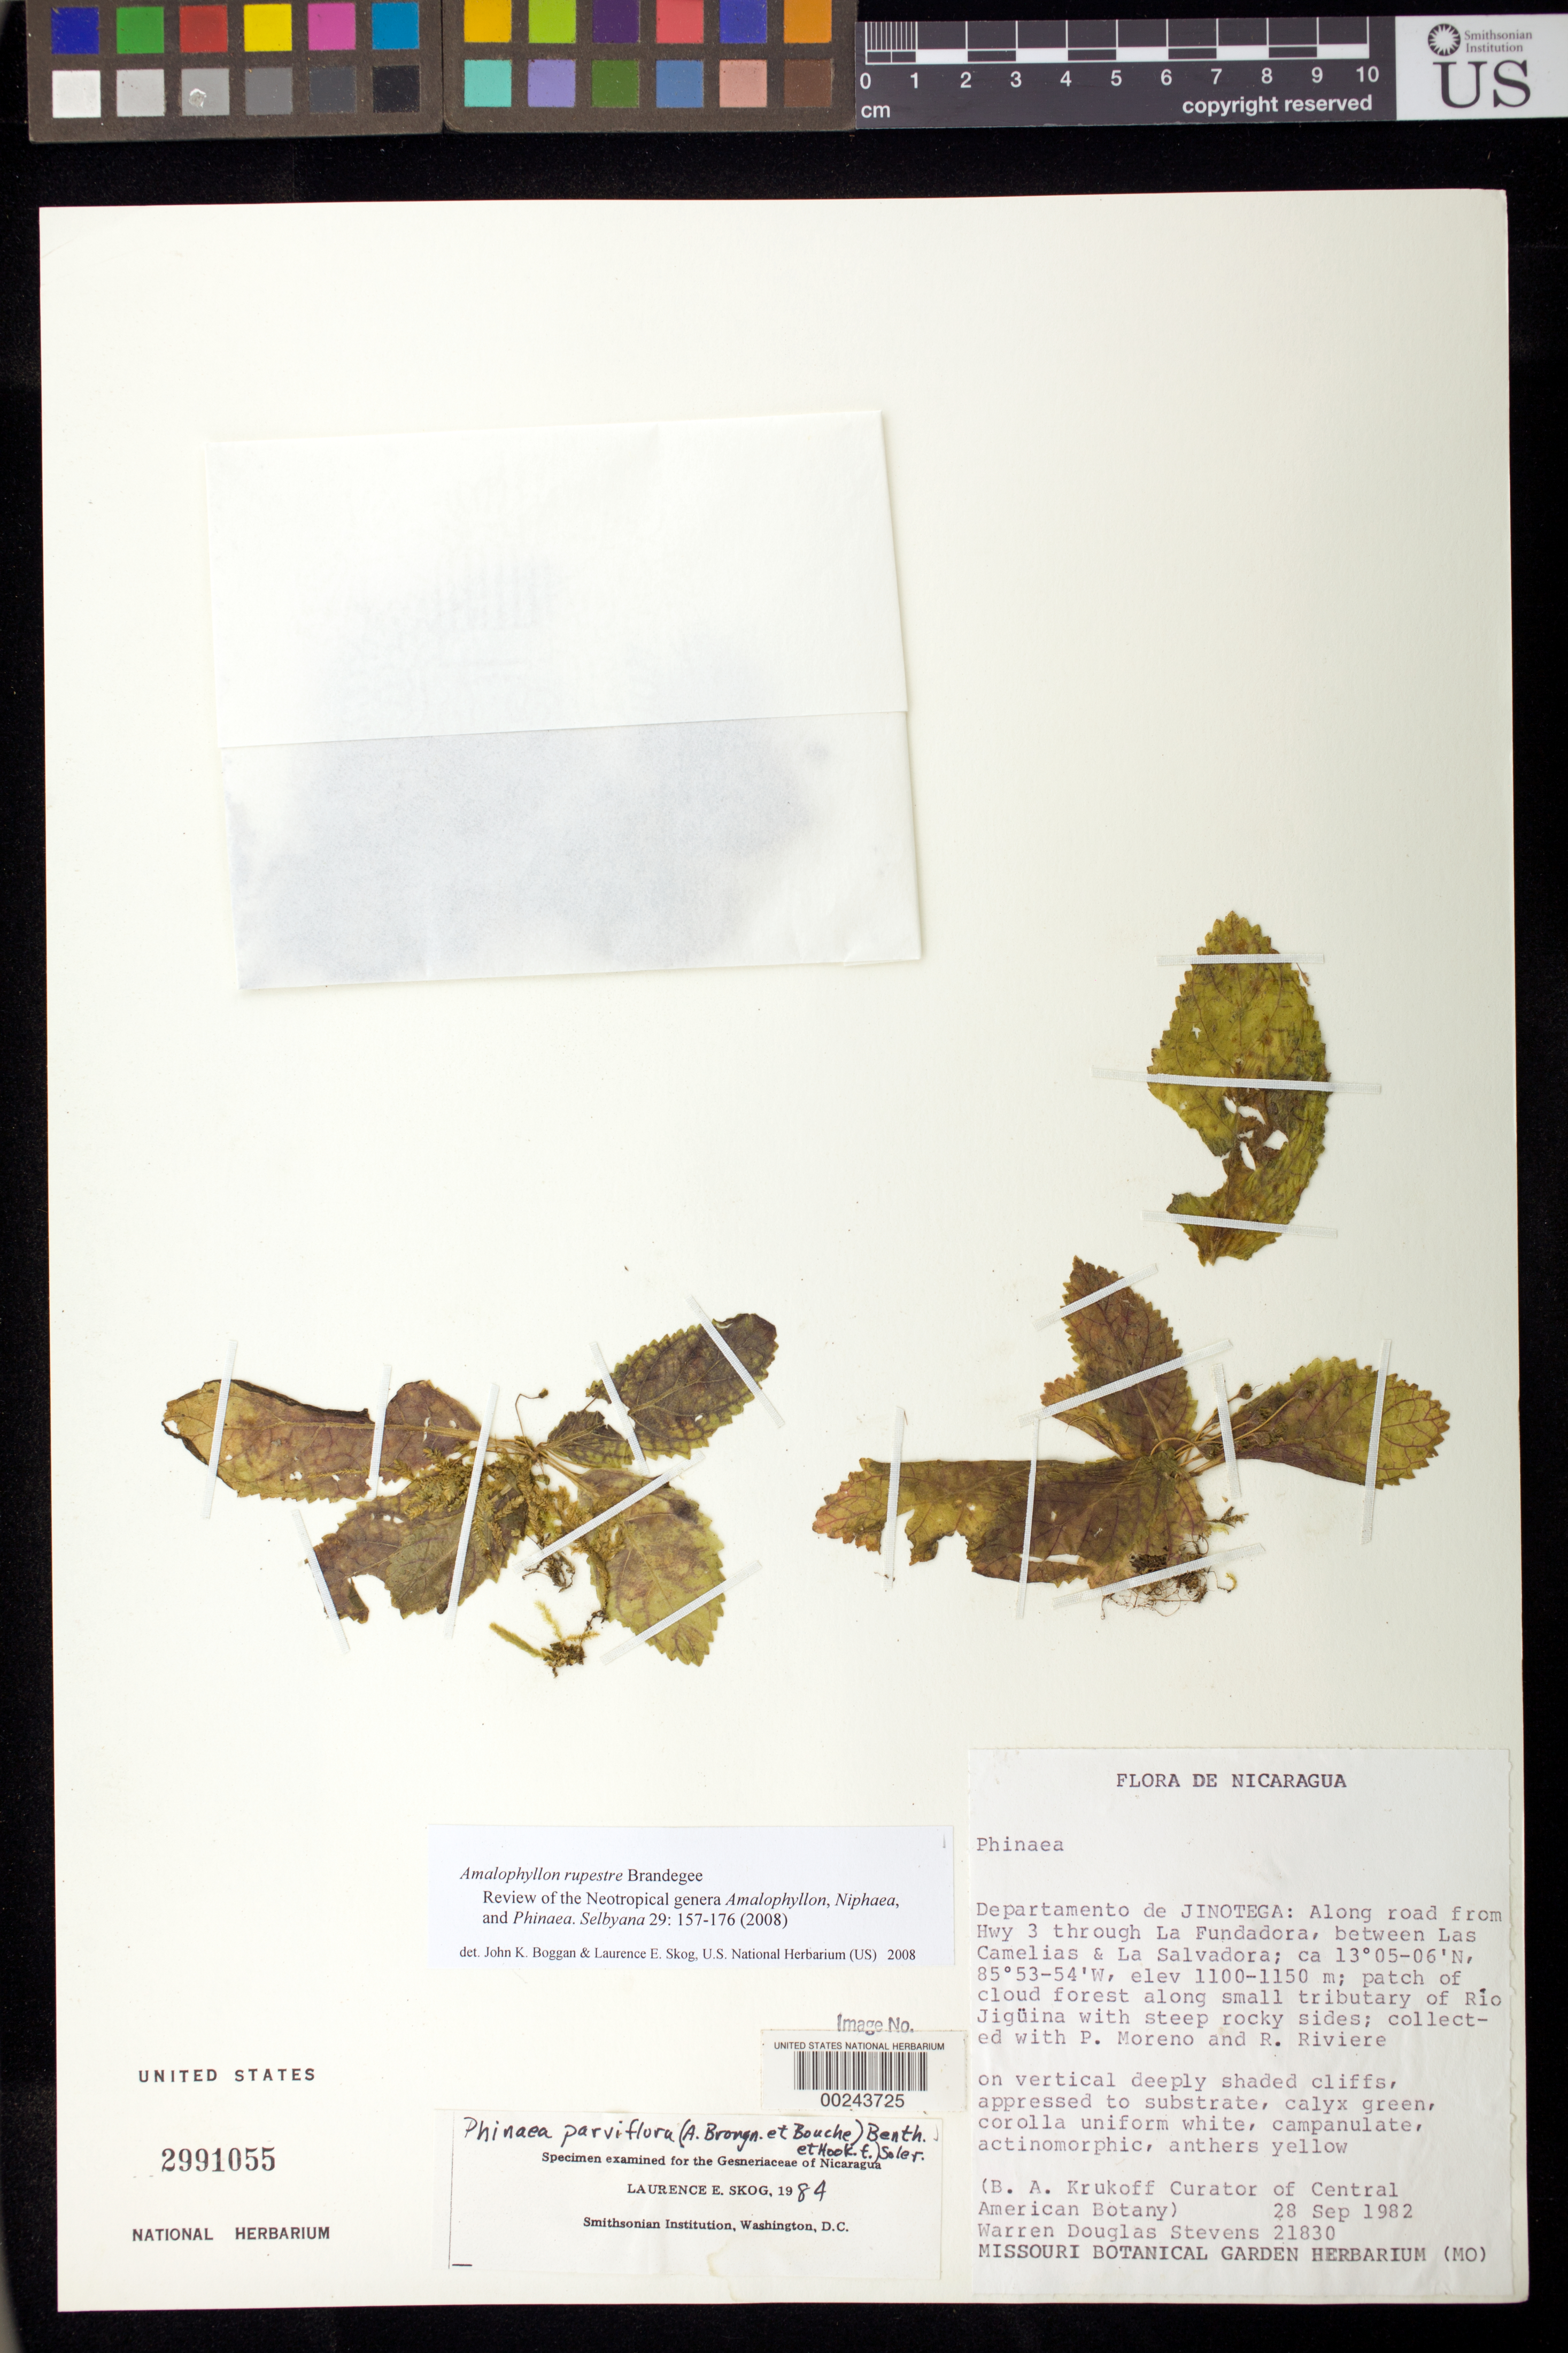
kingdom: Plantae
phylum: Tracheophyta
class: Magnoliopsida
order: Lamiales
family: Gesneriaceae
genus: Amalophyllon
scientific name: Amalophyllon rupestre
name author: Brandegee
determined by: Boggan, J. K.; Skog, L. E.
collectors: W. D. Stevens, P. Moreno & R. Riviere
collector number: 21830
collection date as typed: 28 Sep 1982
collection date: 1982-09-28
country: Nicaragua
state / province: Jinotega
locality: Departmento de Jinotega: along road from Hwy 3 through La Fundadora, between Las Camelias and La Salvadora, along small tributary of Rio Jigüina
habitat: Patch of cloud forest with steep rocky sides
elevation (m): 1100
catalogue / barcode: US 2991055